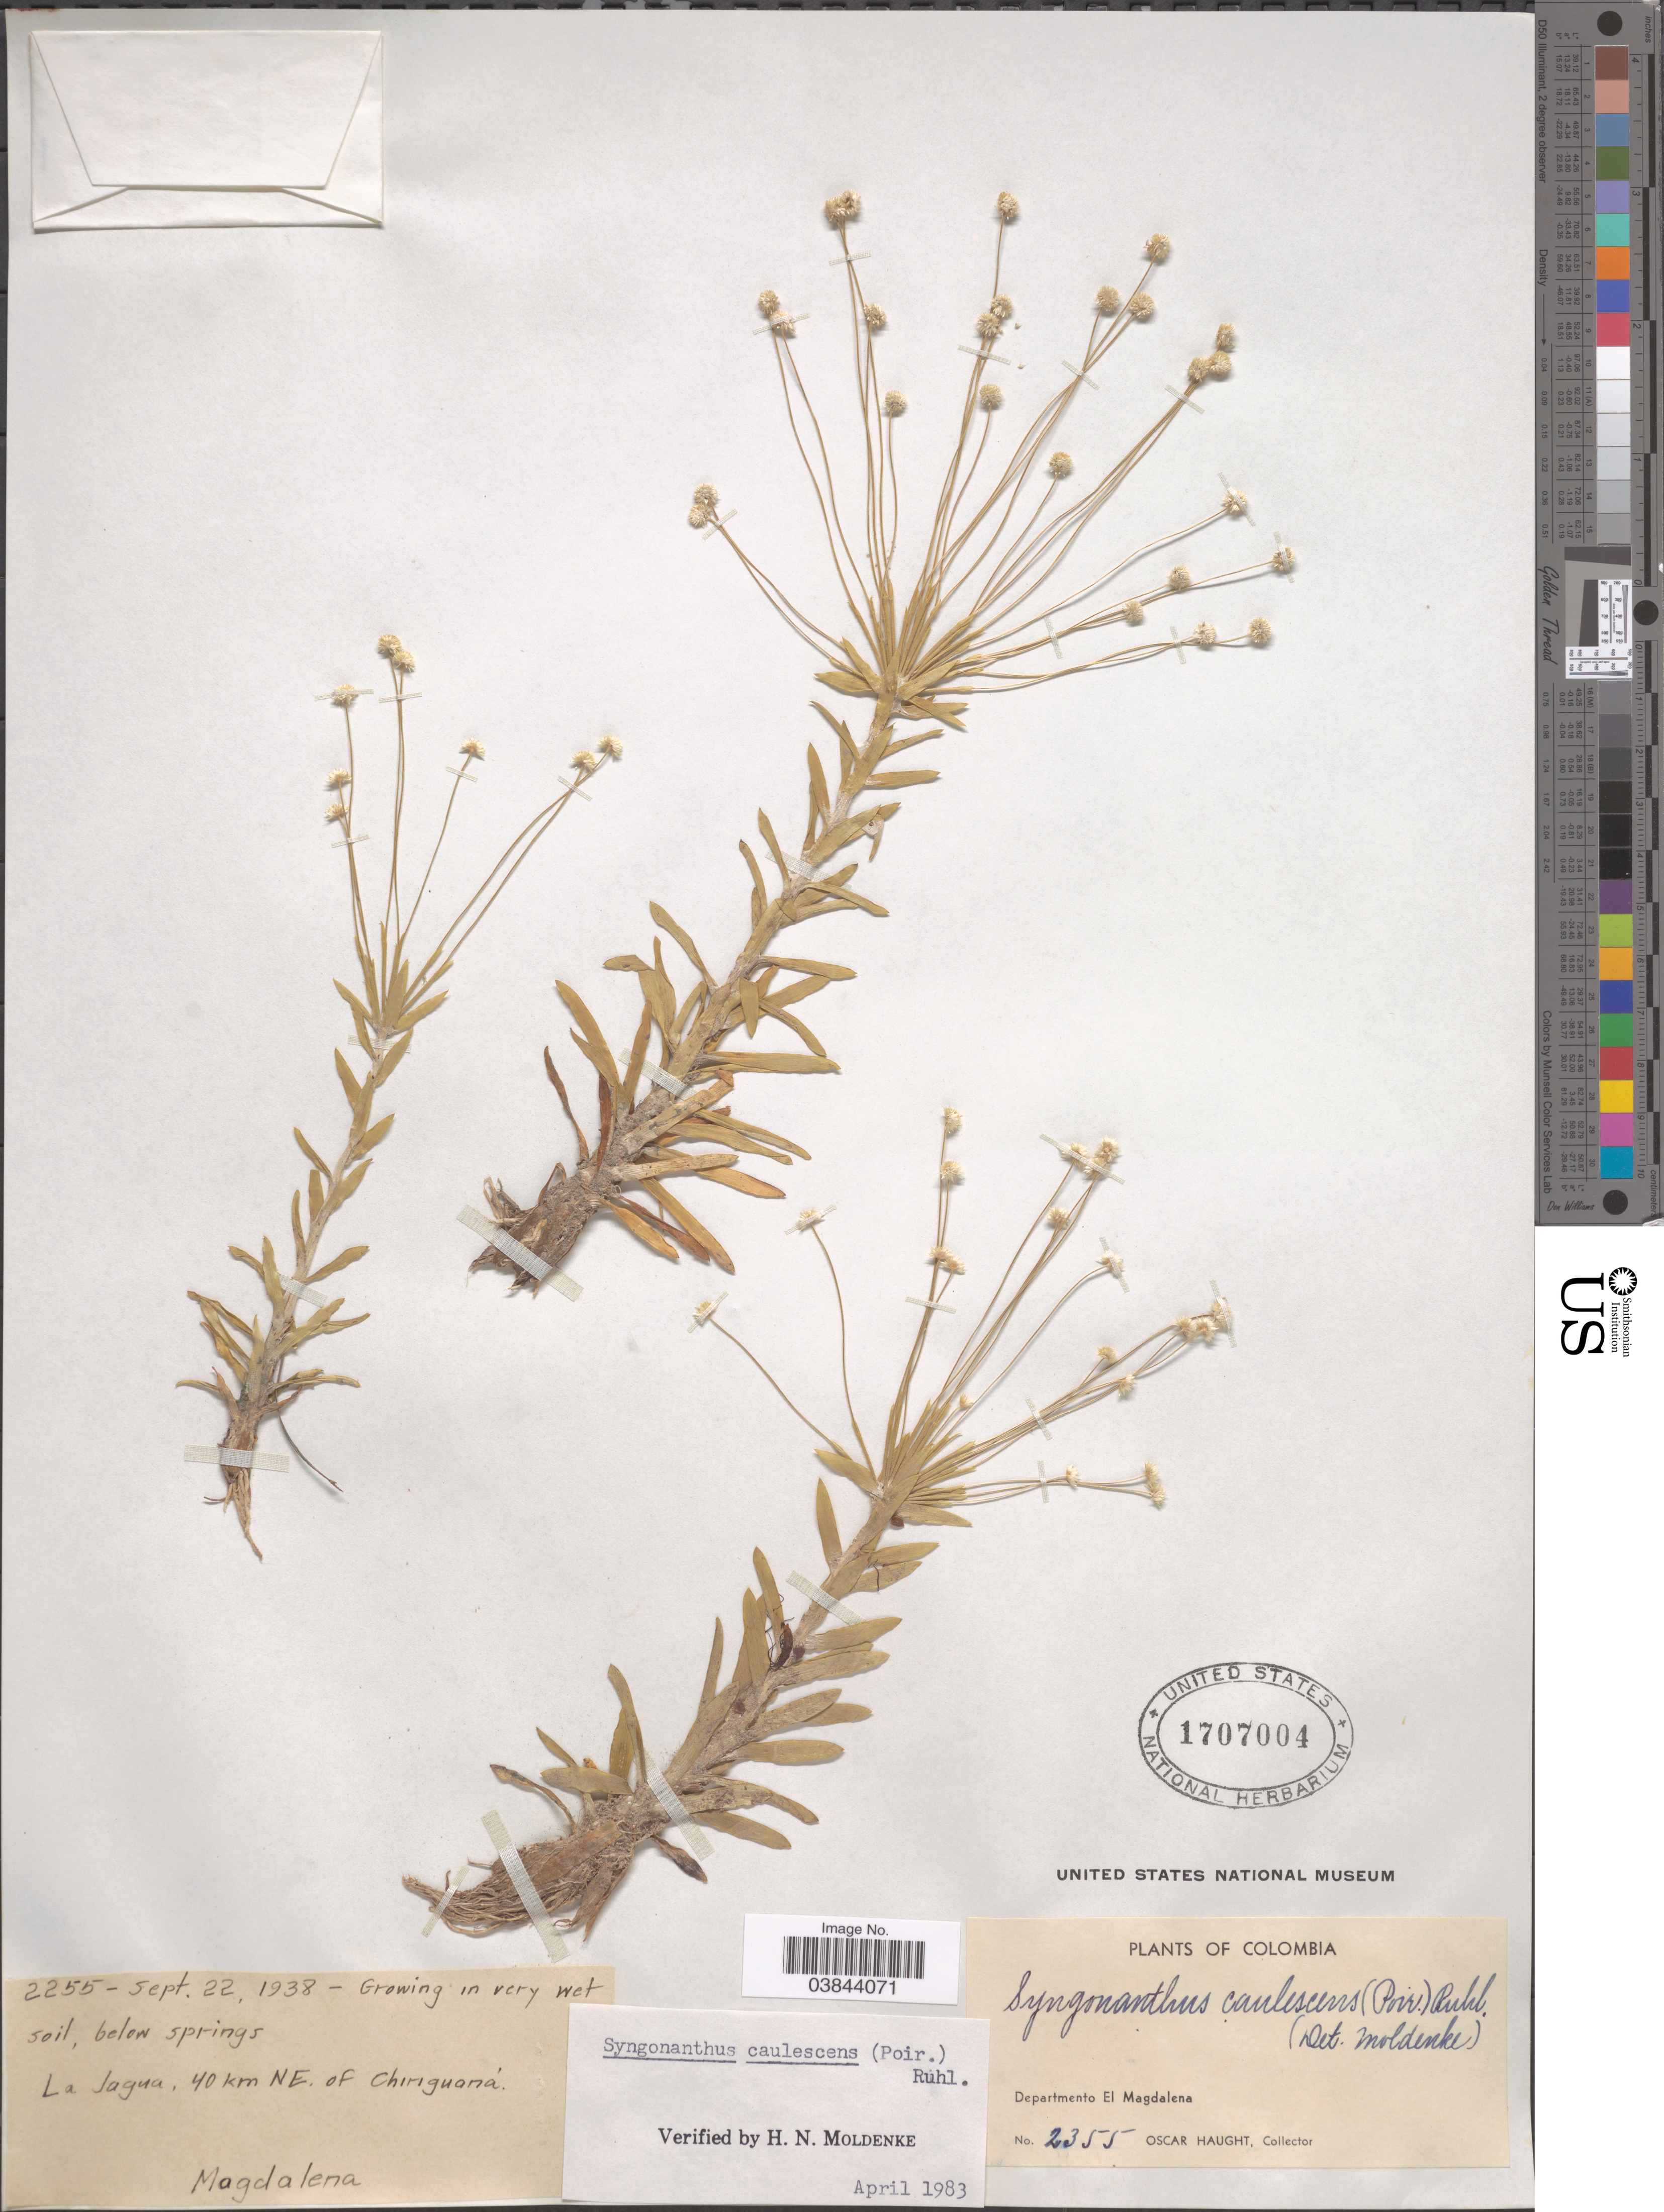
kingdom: Plantae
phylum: Tracheophyta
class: Liliopsida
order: Poales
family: Eriocaulaceae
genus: Syngonanthus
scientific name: Syngonanthus caulescens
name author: (Poir.) Ruhland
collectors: O. L. Haught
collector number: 2355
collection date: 1938-09-22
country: Colombia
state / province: Magdalena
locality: La Jagua, 40 km NE. of Chiriguaría. Departmento El Magdalena.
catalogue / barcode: US 1707004